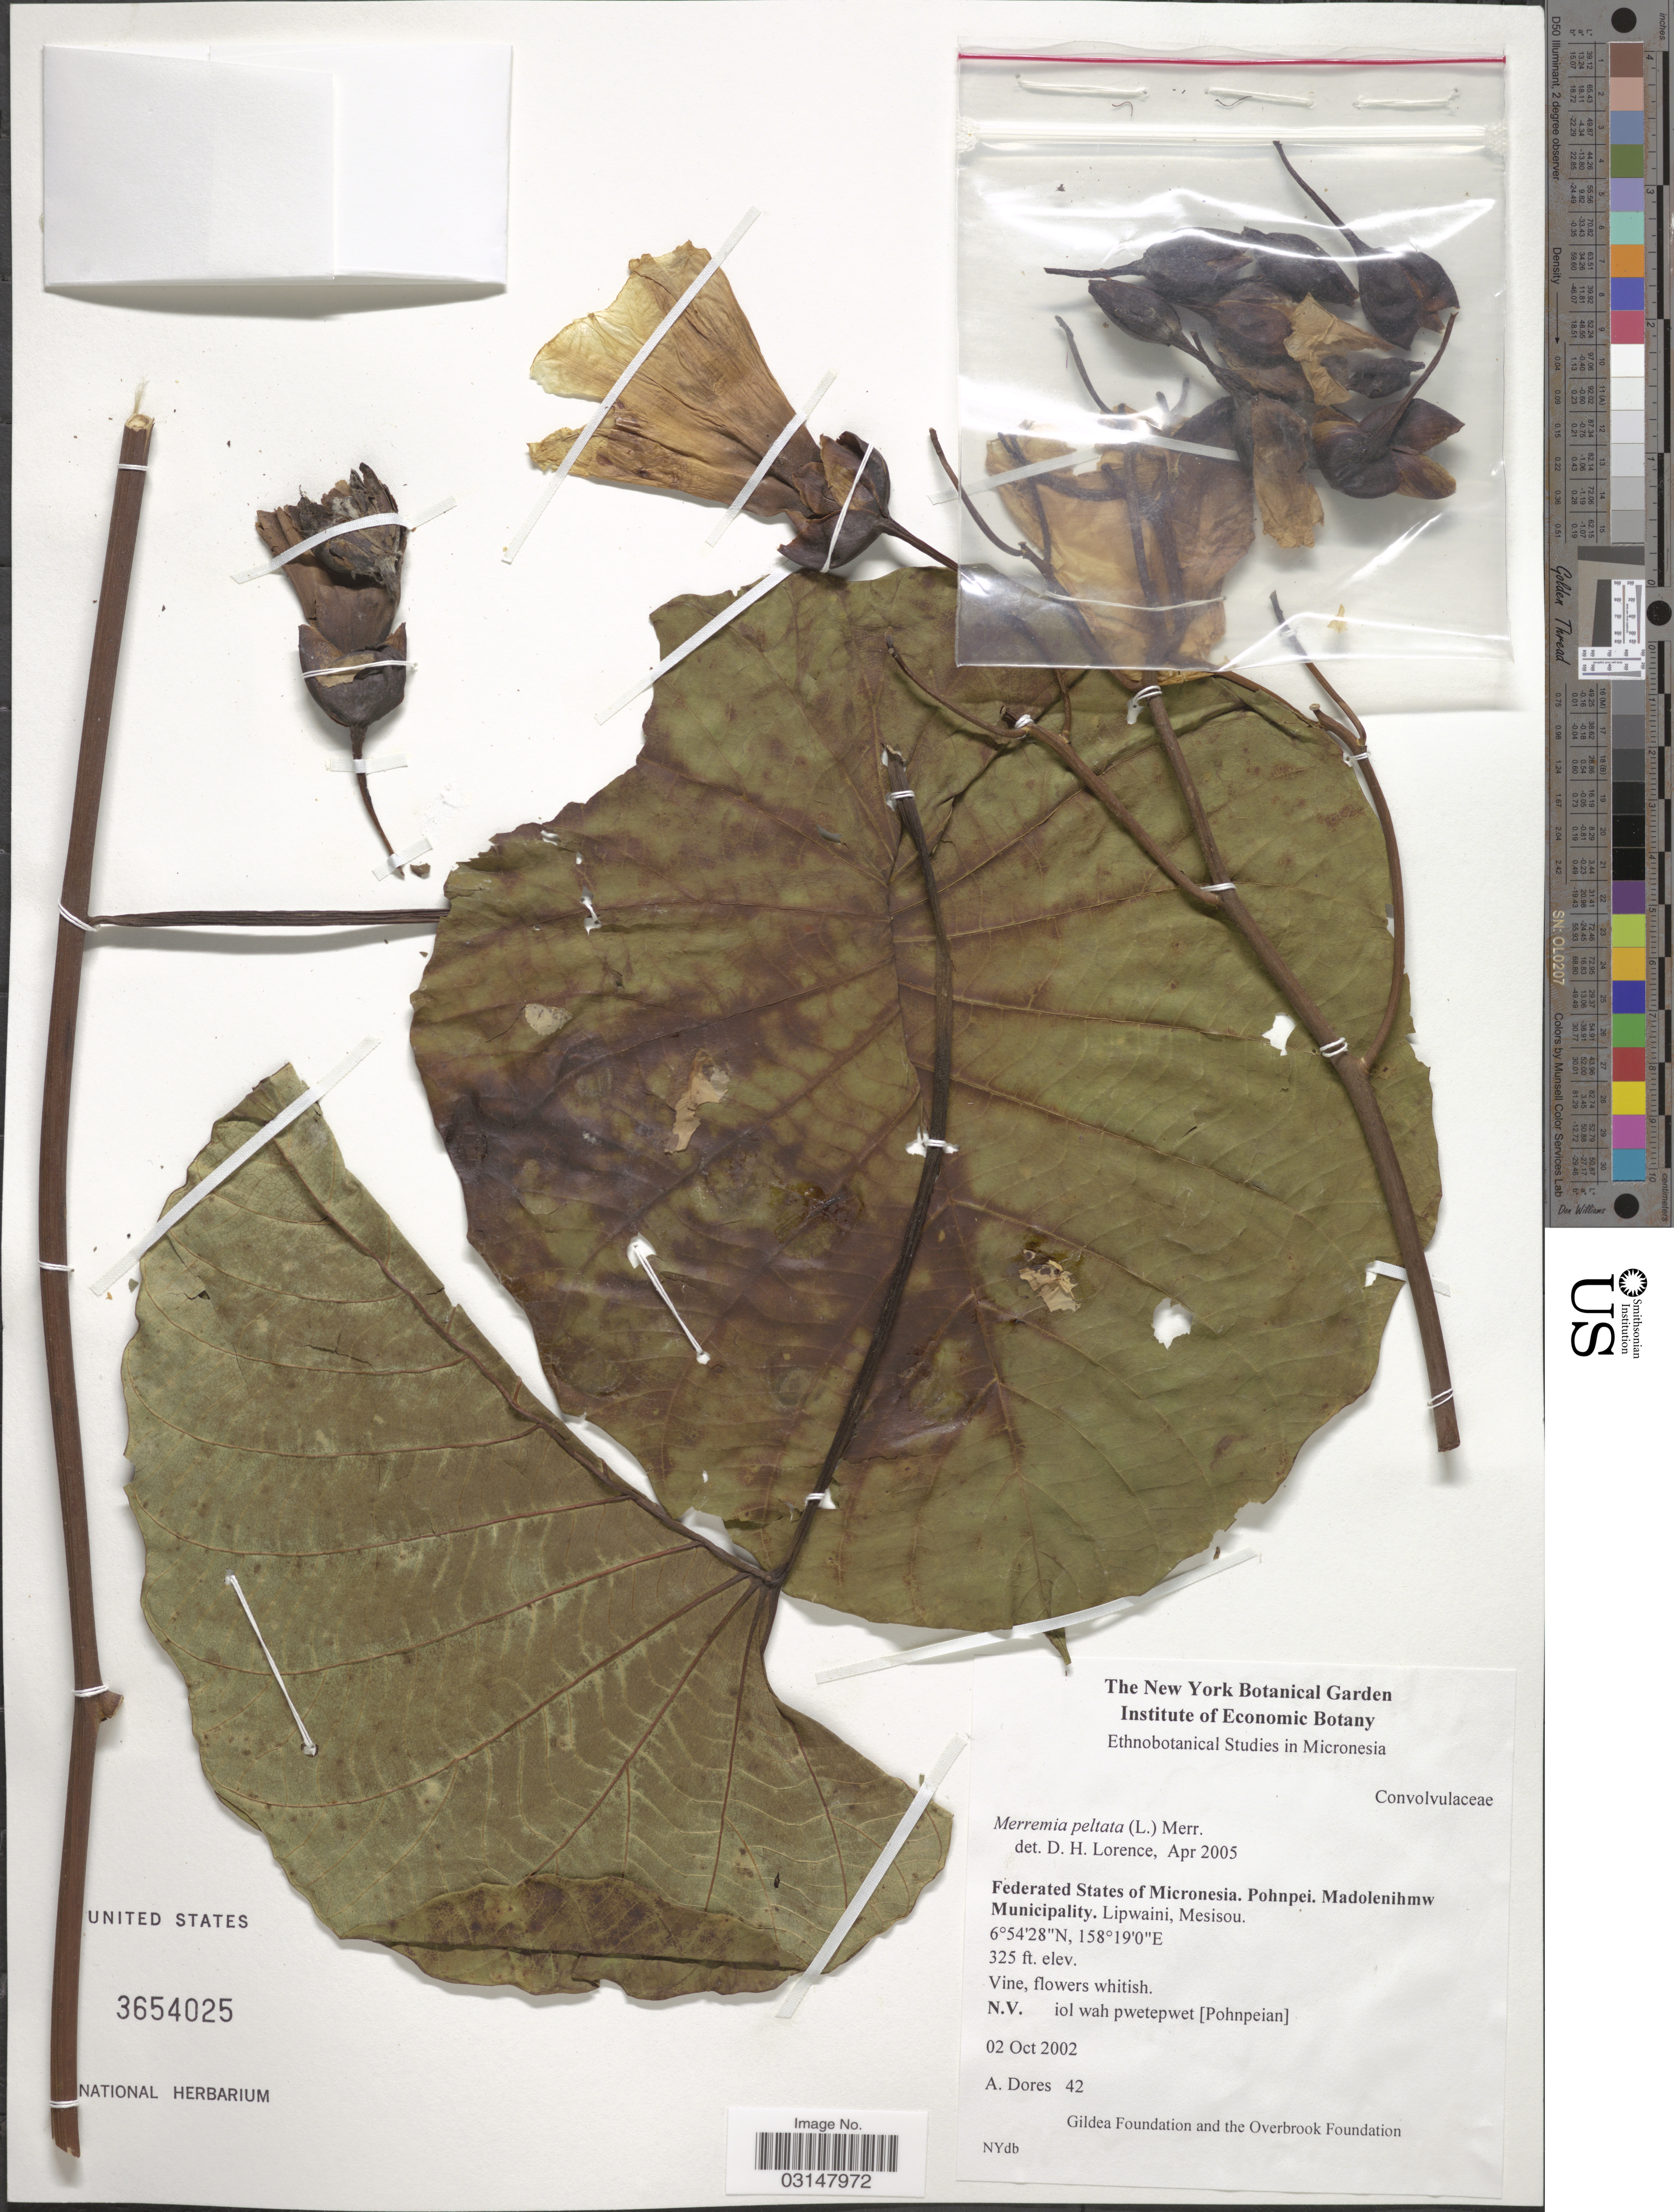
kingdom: Plantae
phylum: Tracheophyta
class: Magnoliopsida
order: Solanales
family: Convolvulaceae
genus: Decalobanthus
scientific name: Decalobanthus peltatus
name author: (L.) A. R. Simões & Staples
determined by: Wagner, W. L., (BOT), Smithsonian Institution - National Museum of Natural History (UNITED STATES)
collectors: A. Dores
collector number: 42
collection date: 2002-10-02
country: Micronesia, Federated States of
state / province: Pohnpei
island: Pohnpei [Ponape]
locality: Federated States of Micronesia. Madolenihmw Municipality. Lipwaini, Mesisou.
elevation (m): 99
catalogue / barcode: US 3654025